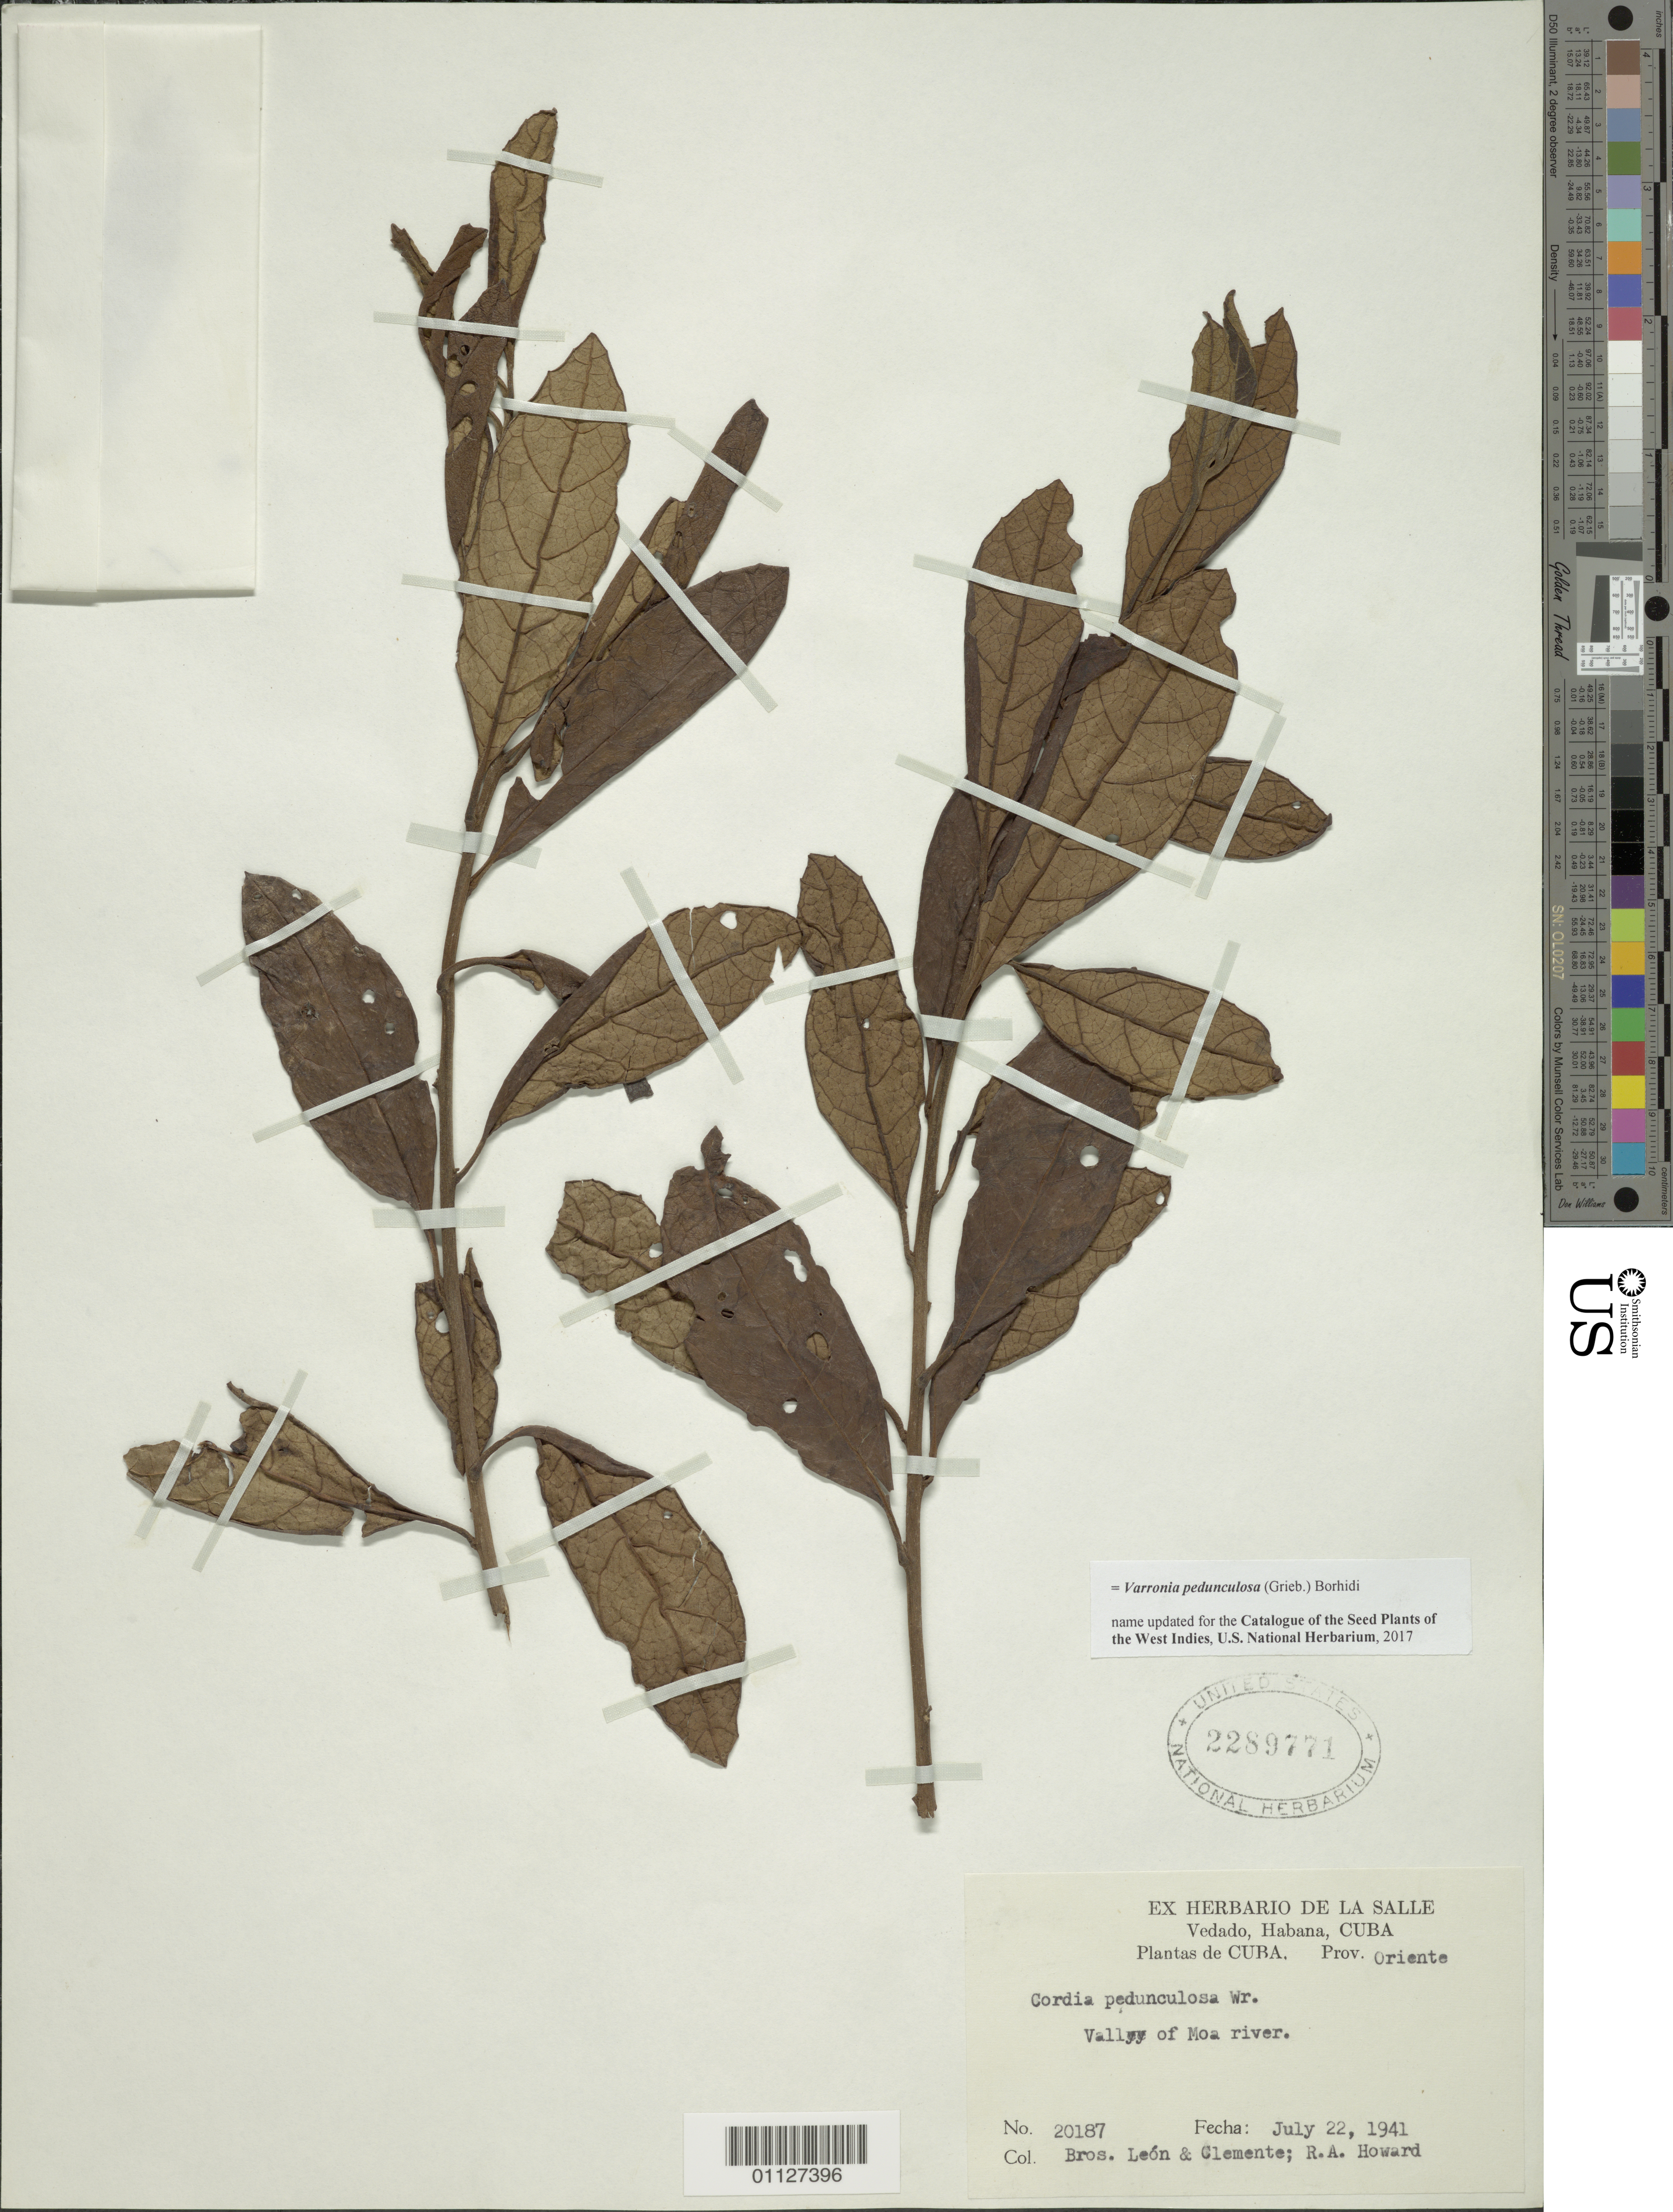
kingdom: Plantae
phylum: Tracheophyta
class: Magnoliopsida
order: Boraginales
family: Cordiaceae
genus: Varronia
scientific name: Varronia pedunculosa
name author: (Griseb.) Borhidi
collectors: Bro. León, B. Clement & R. A. Howard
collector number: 20187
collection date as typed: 22 Jul 1941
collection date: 1941-07-22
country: Cuba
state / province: Holguín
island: Cuba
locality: Valley of Moa river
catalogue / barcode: US 2289771